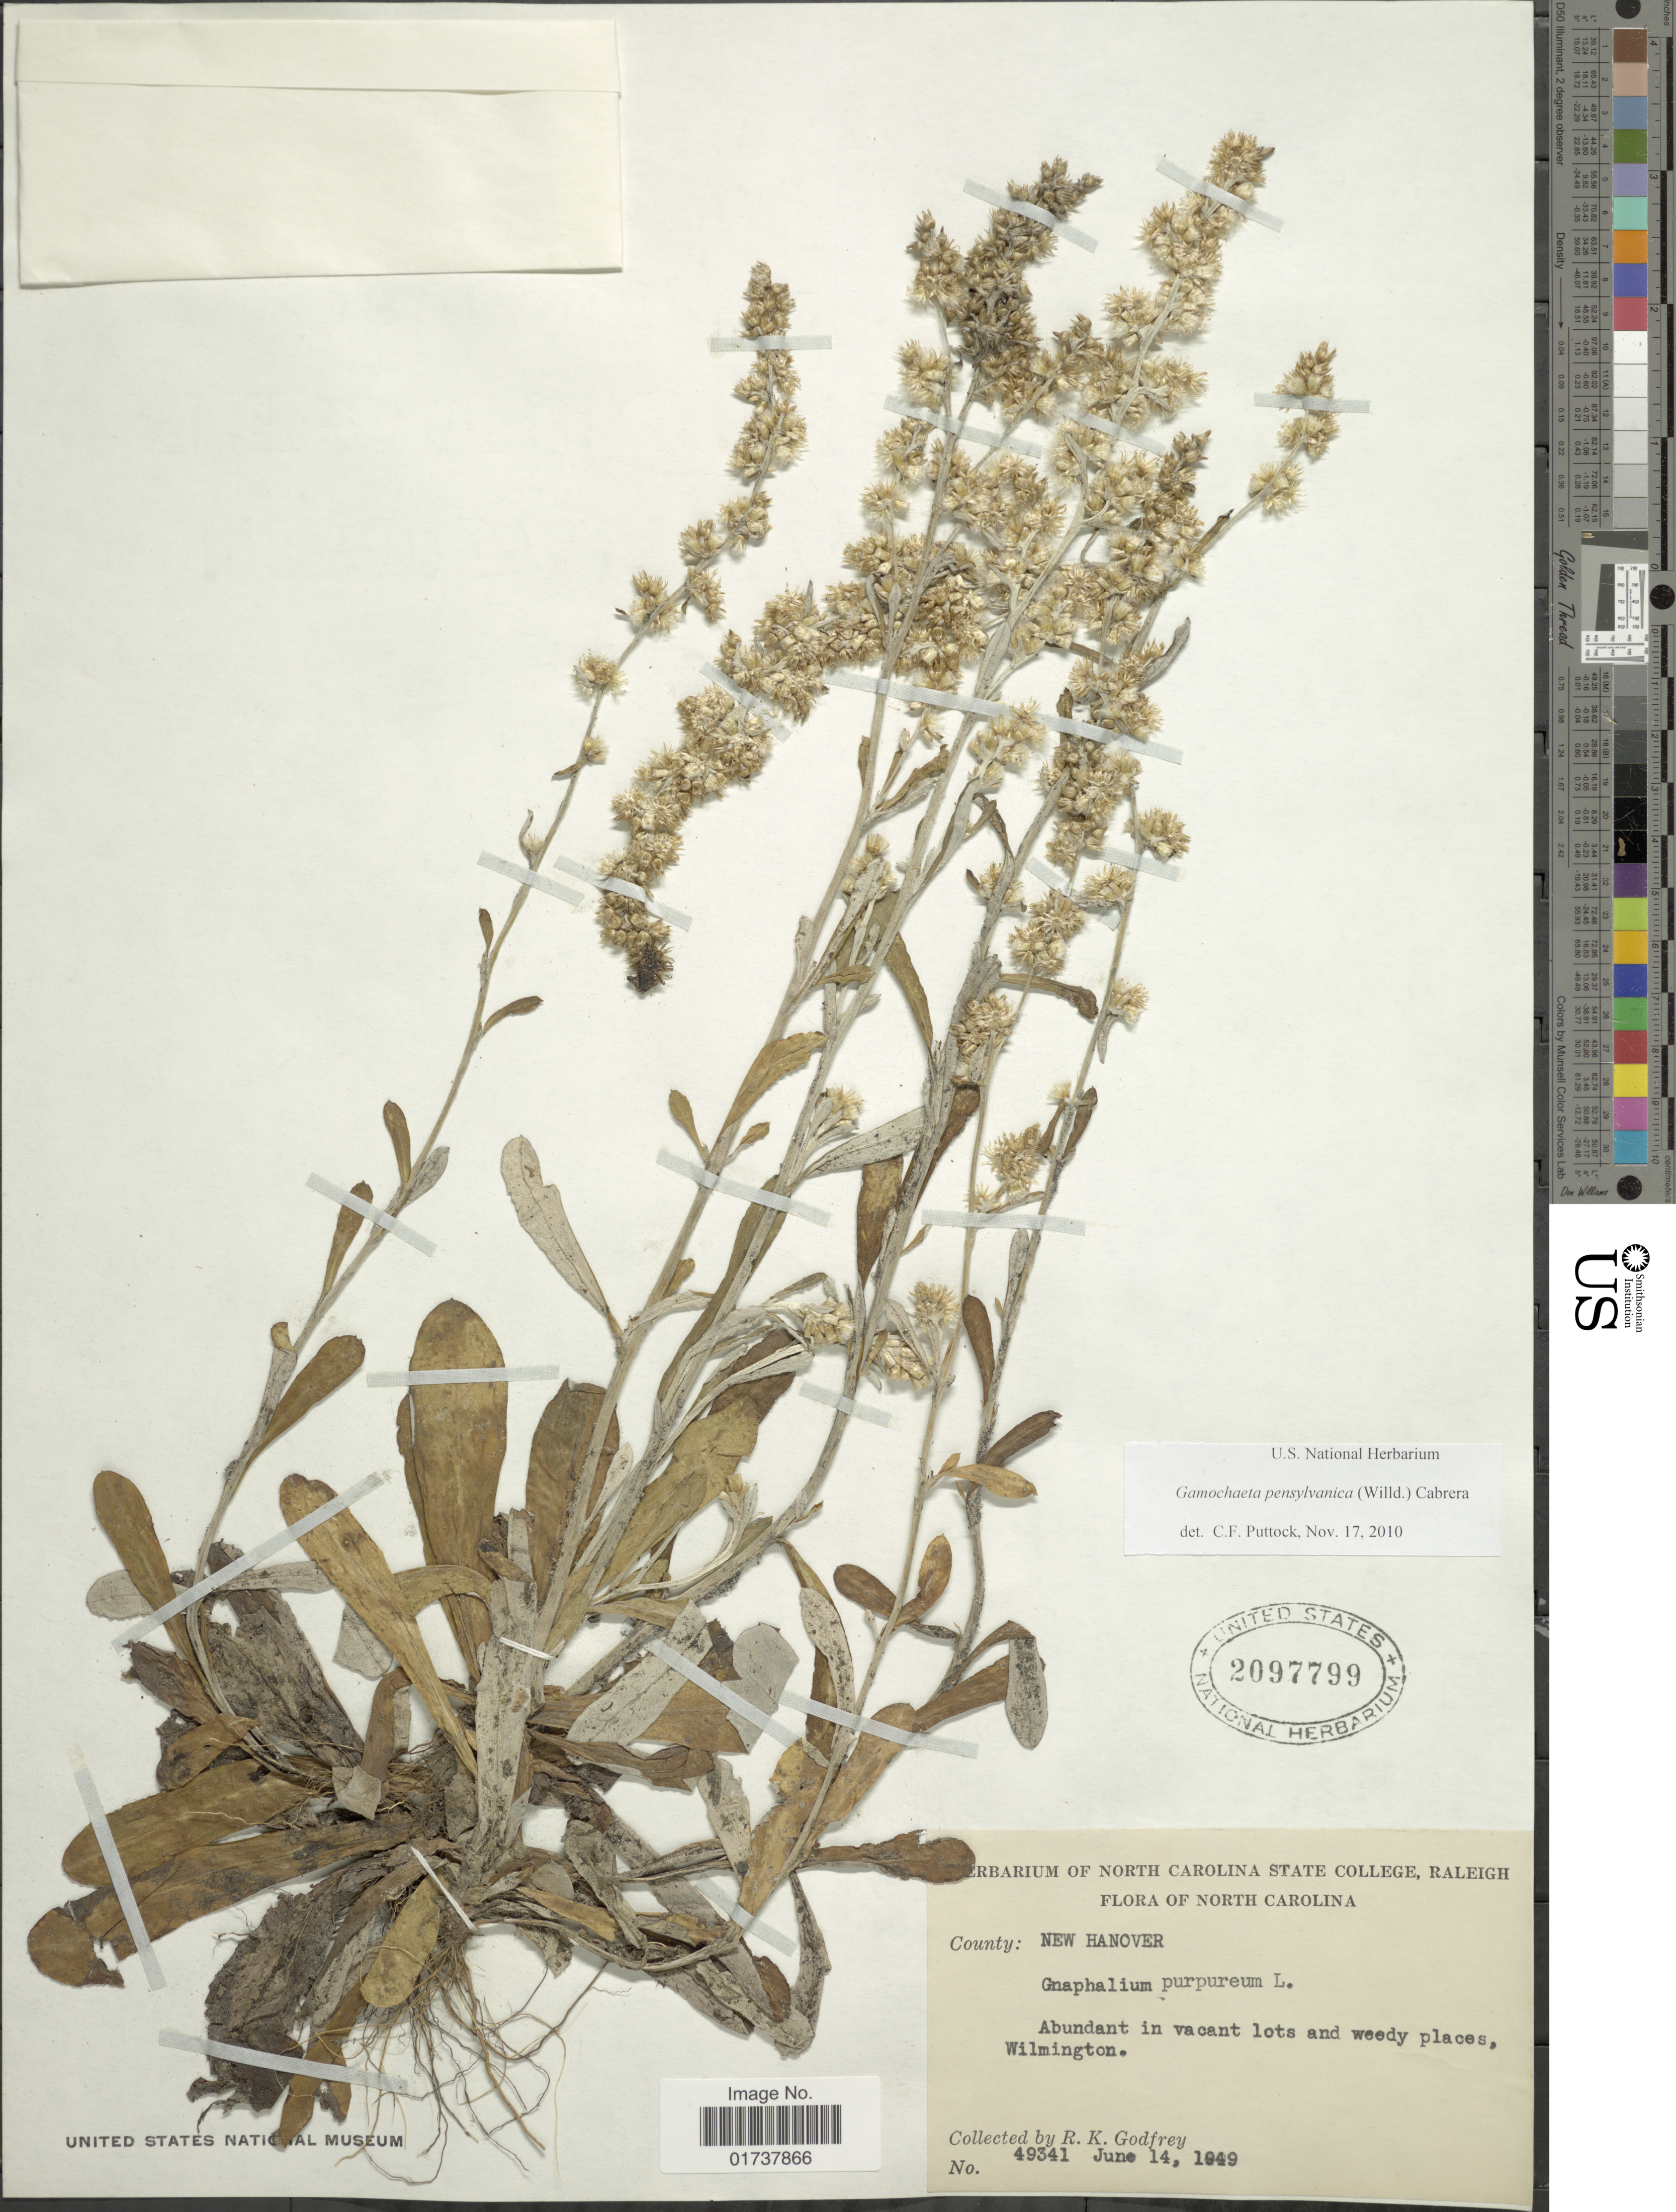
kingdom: Plantae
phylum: Tracheophyta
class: Magnoliopsida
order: Asterales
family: Asteraceae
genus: Gamochaeta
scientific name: Gamochaeta pensylvanica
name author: (Willd.) Cabrera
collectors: R. K. Godfrey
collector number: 49341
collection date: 1949-06-14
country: United States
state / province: North Carolina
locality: County: New Hanover, Abundant in vacant lots and weedy places Wilmington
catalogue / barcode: US 2097799